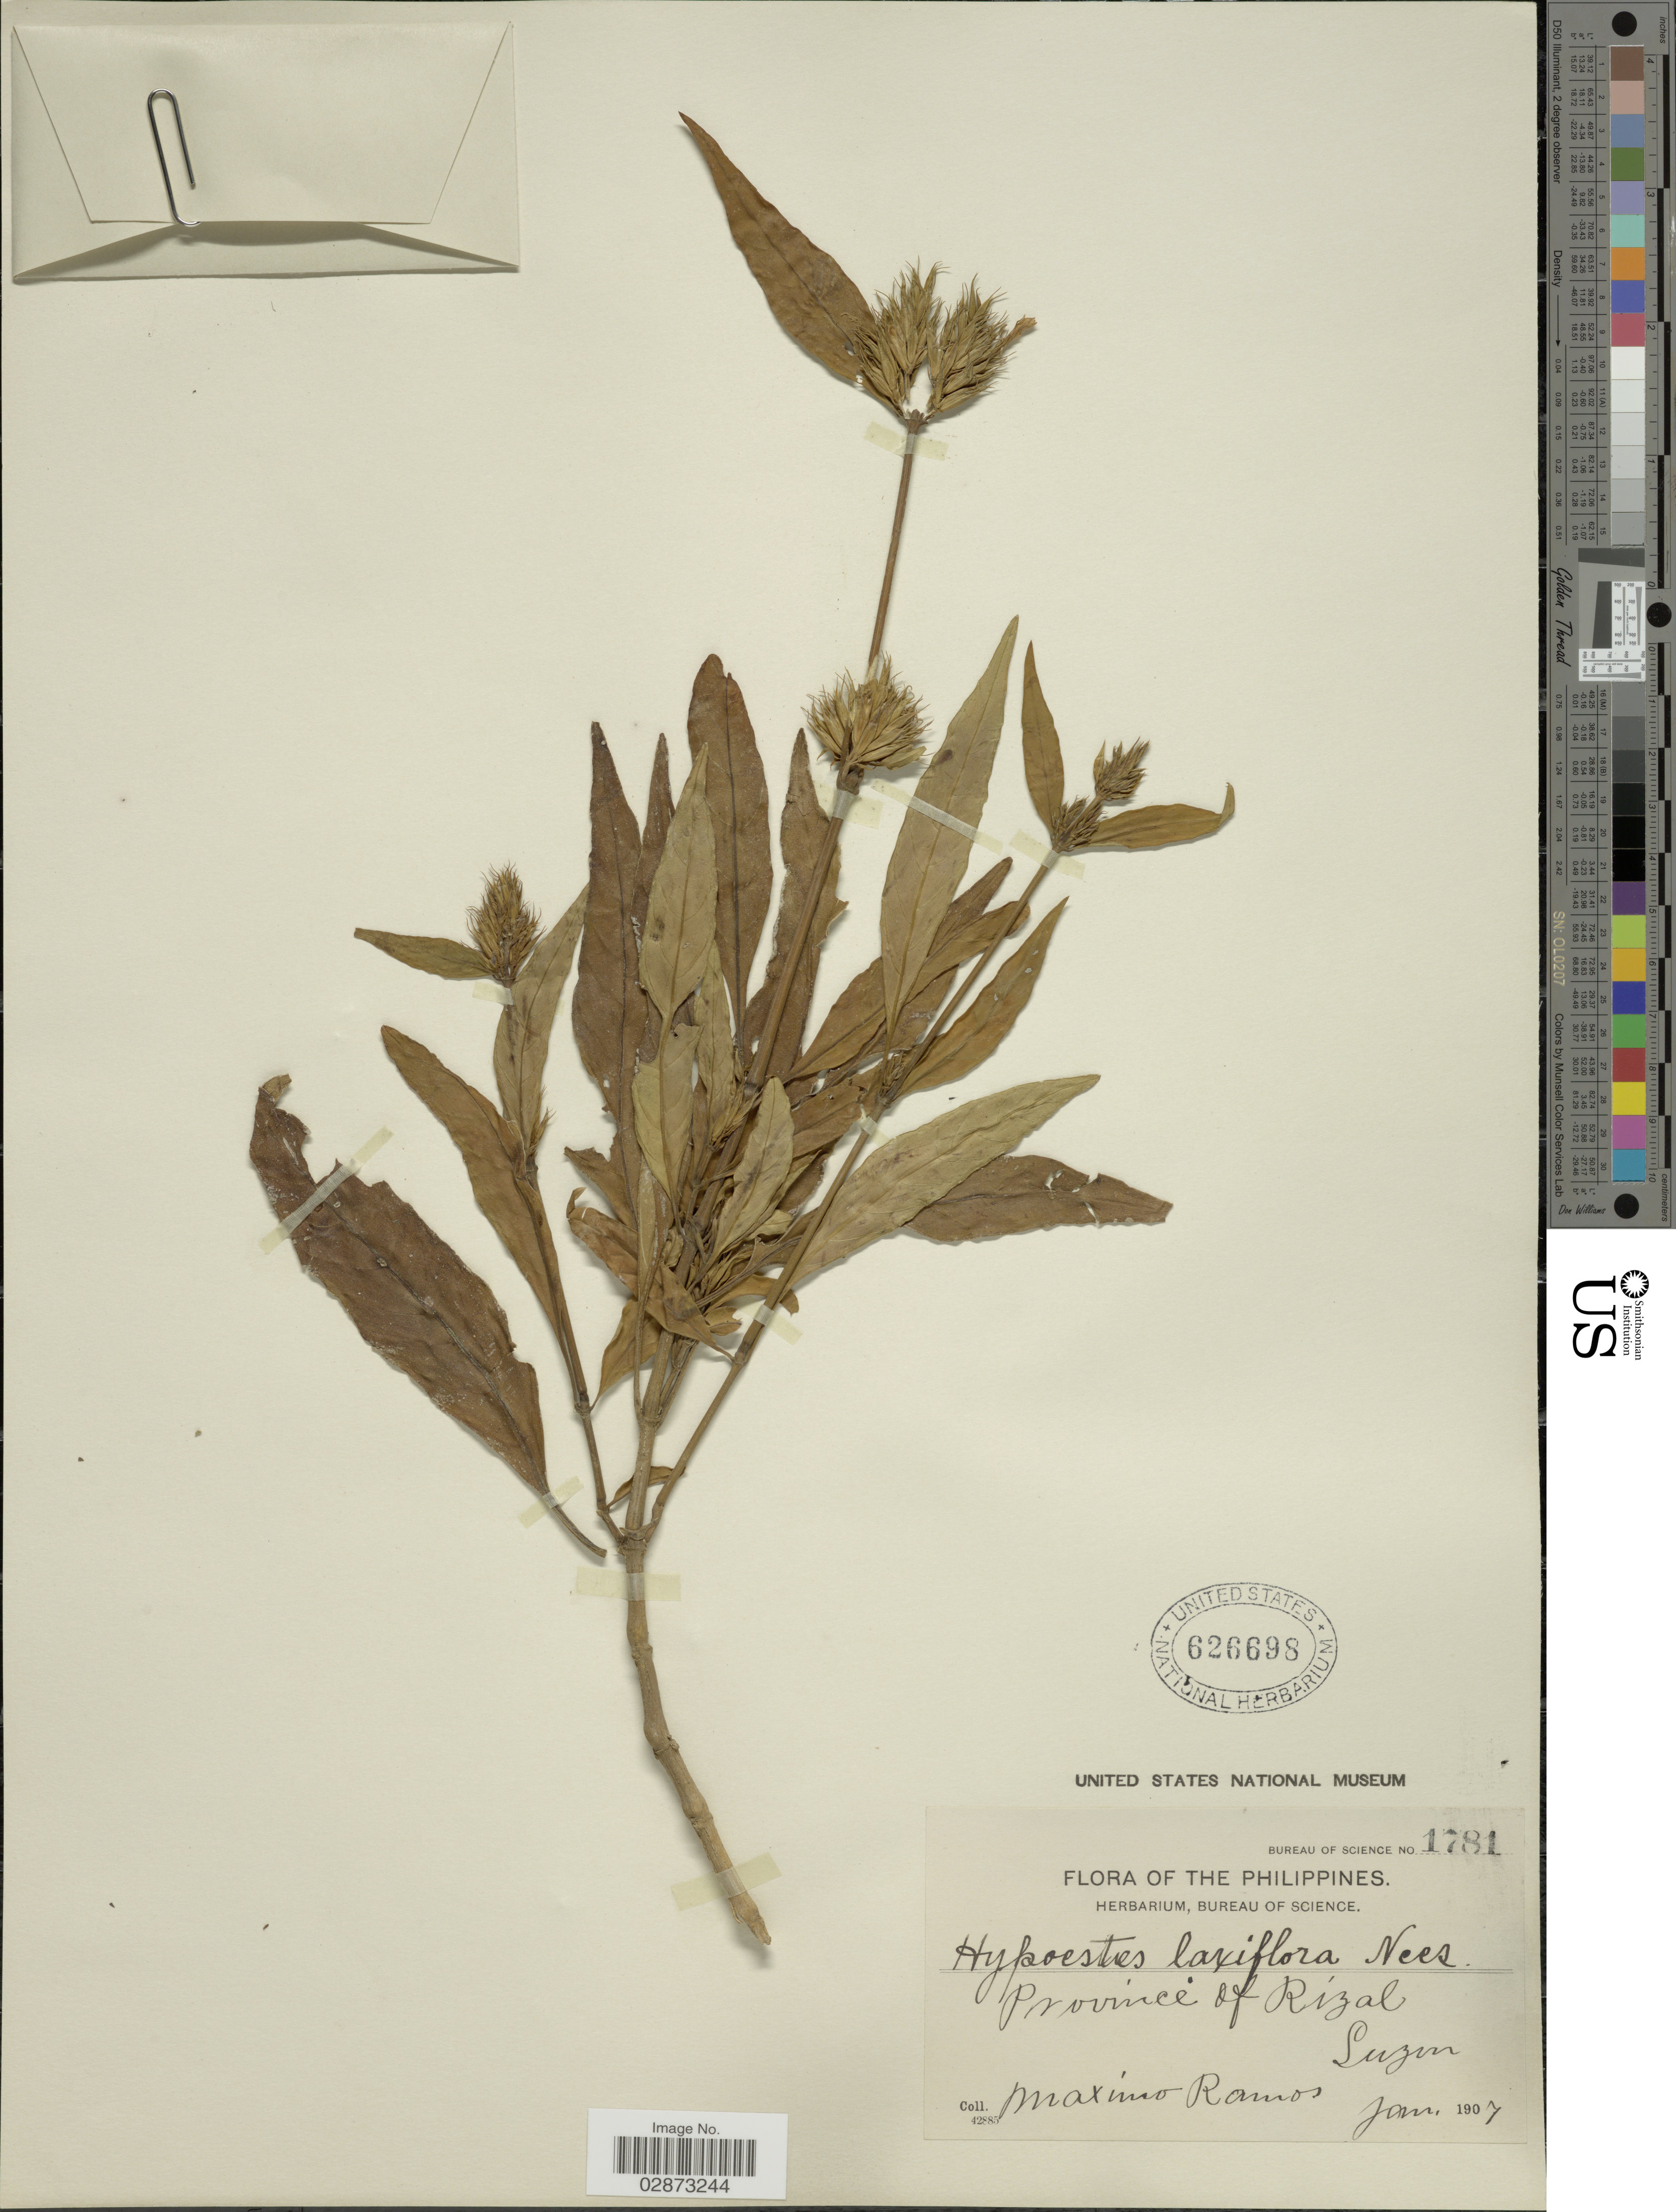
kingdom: Plantae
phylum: Tracheophyta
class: Magnoliopsida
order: Lamiales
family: Acanthaceae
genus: Hypoestes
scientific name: Hypoestes laxiflora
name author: Nees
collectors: M. Ramos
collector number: Bureau of Science 1781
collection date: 1907-01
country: Philippines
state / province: Calabarzon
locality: Province of Rizal. Luzon.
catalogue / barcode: US 626698